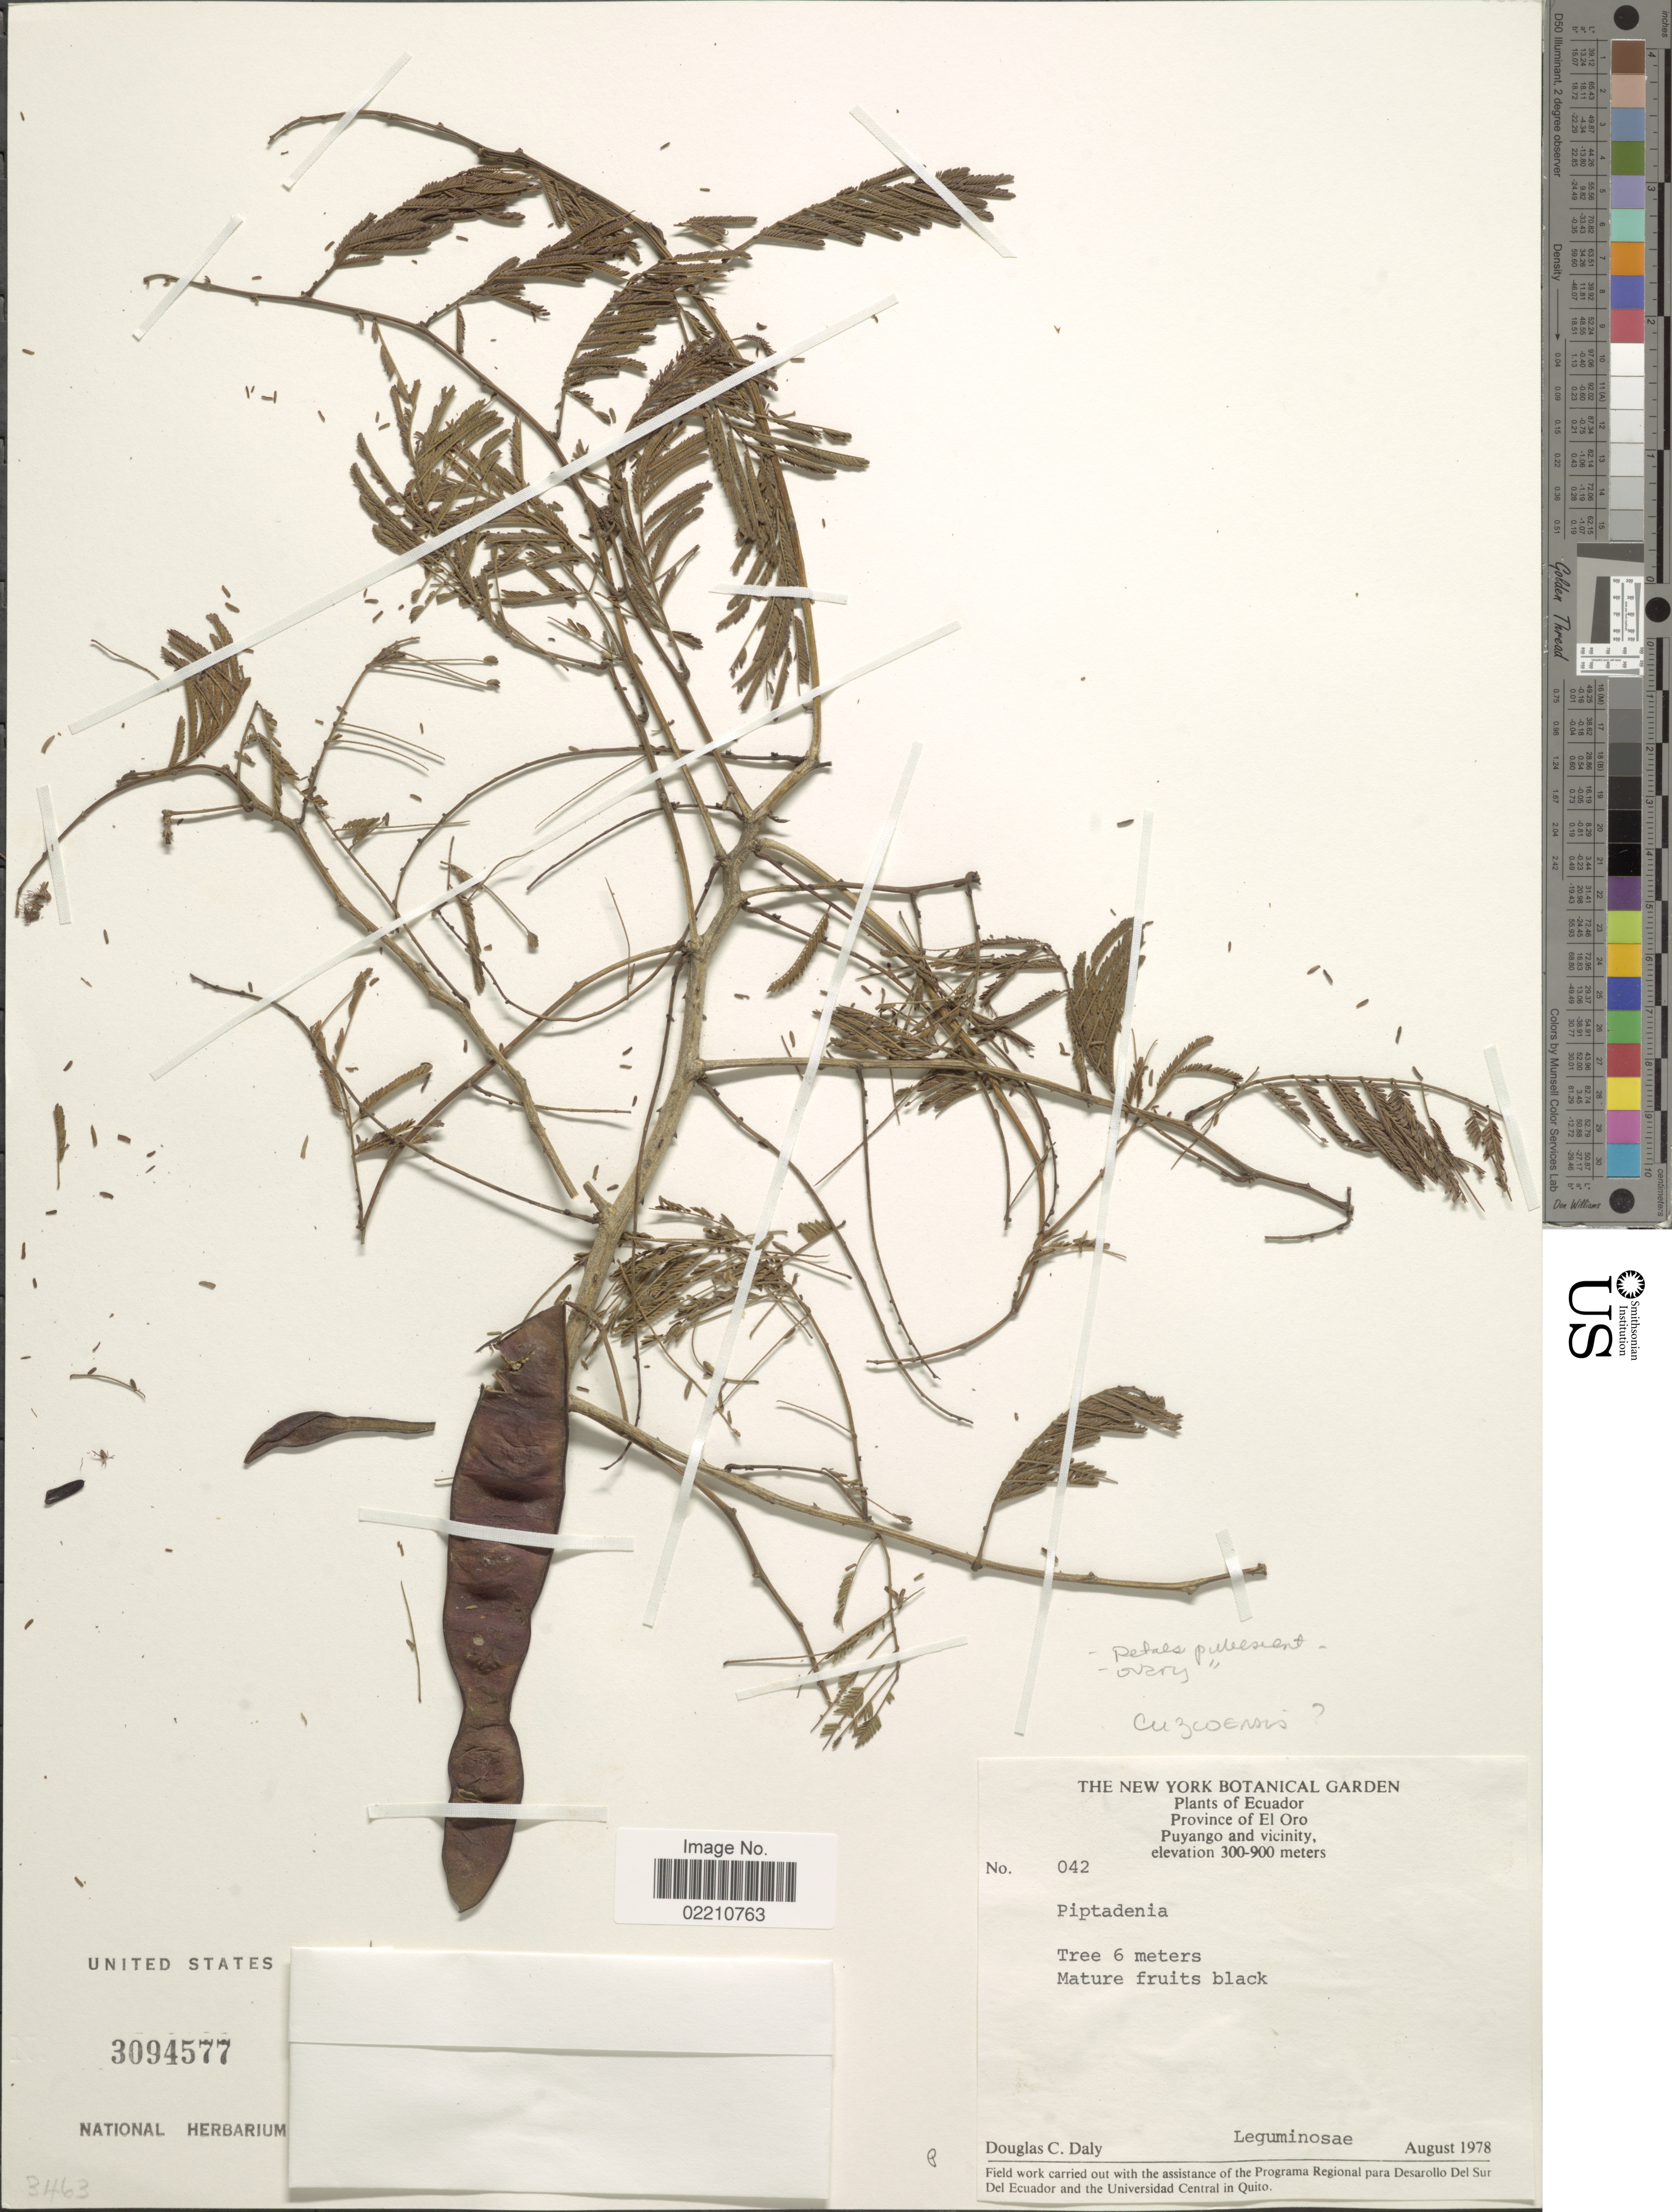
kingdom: Plantae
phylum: Tracheophyta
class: Magnoliopsida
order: Fabales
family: Fabaceae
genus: Piptadenia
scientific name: Piptadenia sp.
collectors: D. C. Daly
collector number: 042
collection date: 1978-08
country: Ecuador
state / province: El Oro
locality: Puyango and vicinity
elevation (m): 300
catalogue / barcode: US 3094577